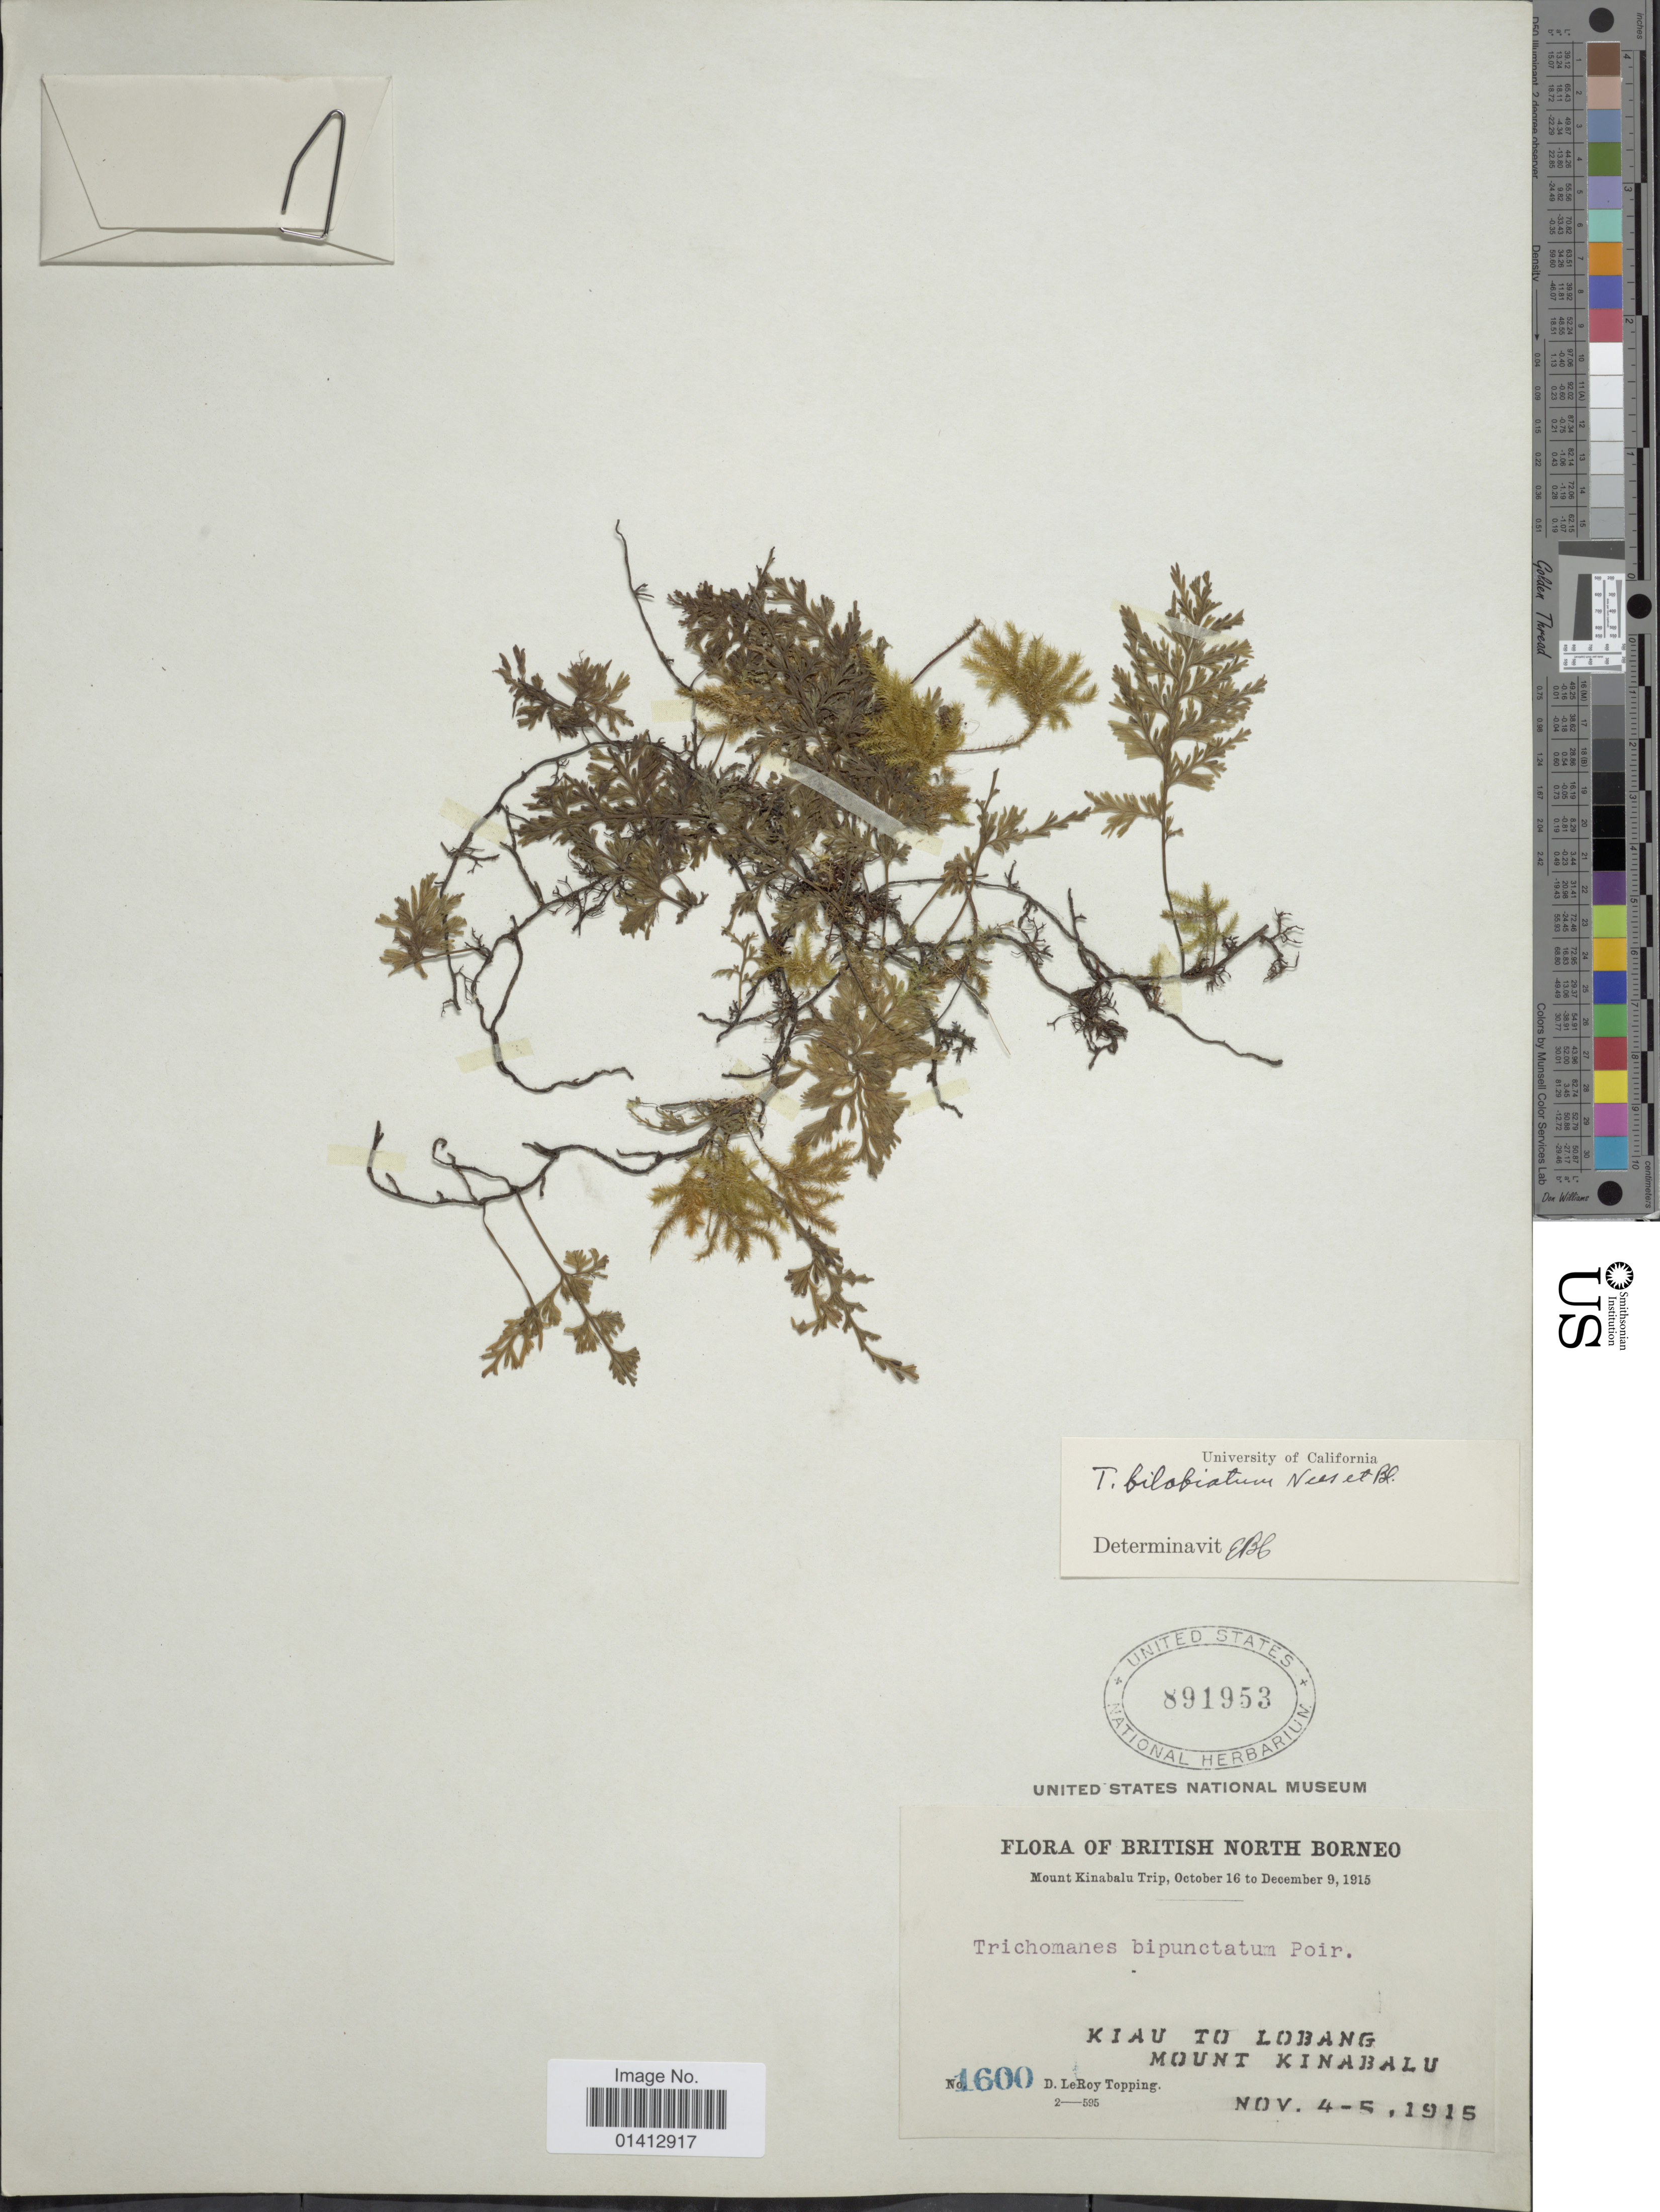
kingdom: Plantae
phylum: Tracheophyta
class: Polypodiopsida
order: Hymenophyllales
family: Hymenophyllaceae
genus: Crepidomanes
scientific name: Crepidomanes bilabiatum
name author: (Nees ex Blume) Copel.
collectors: D. L. Topping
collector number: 1600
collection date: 1915-11-04/1915-11-05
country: Malaysia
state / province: Sabah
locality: British North Borneo, Kiau to Loban, Mount Kinabalu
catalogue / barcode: US 891953